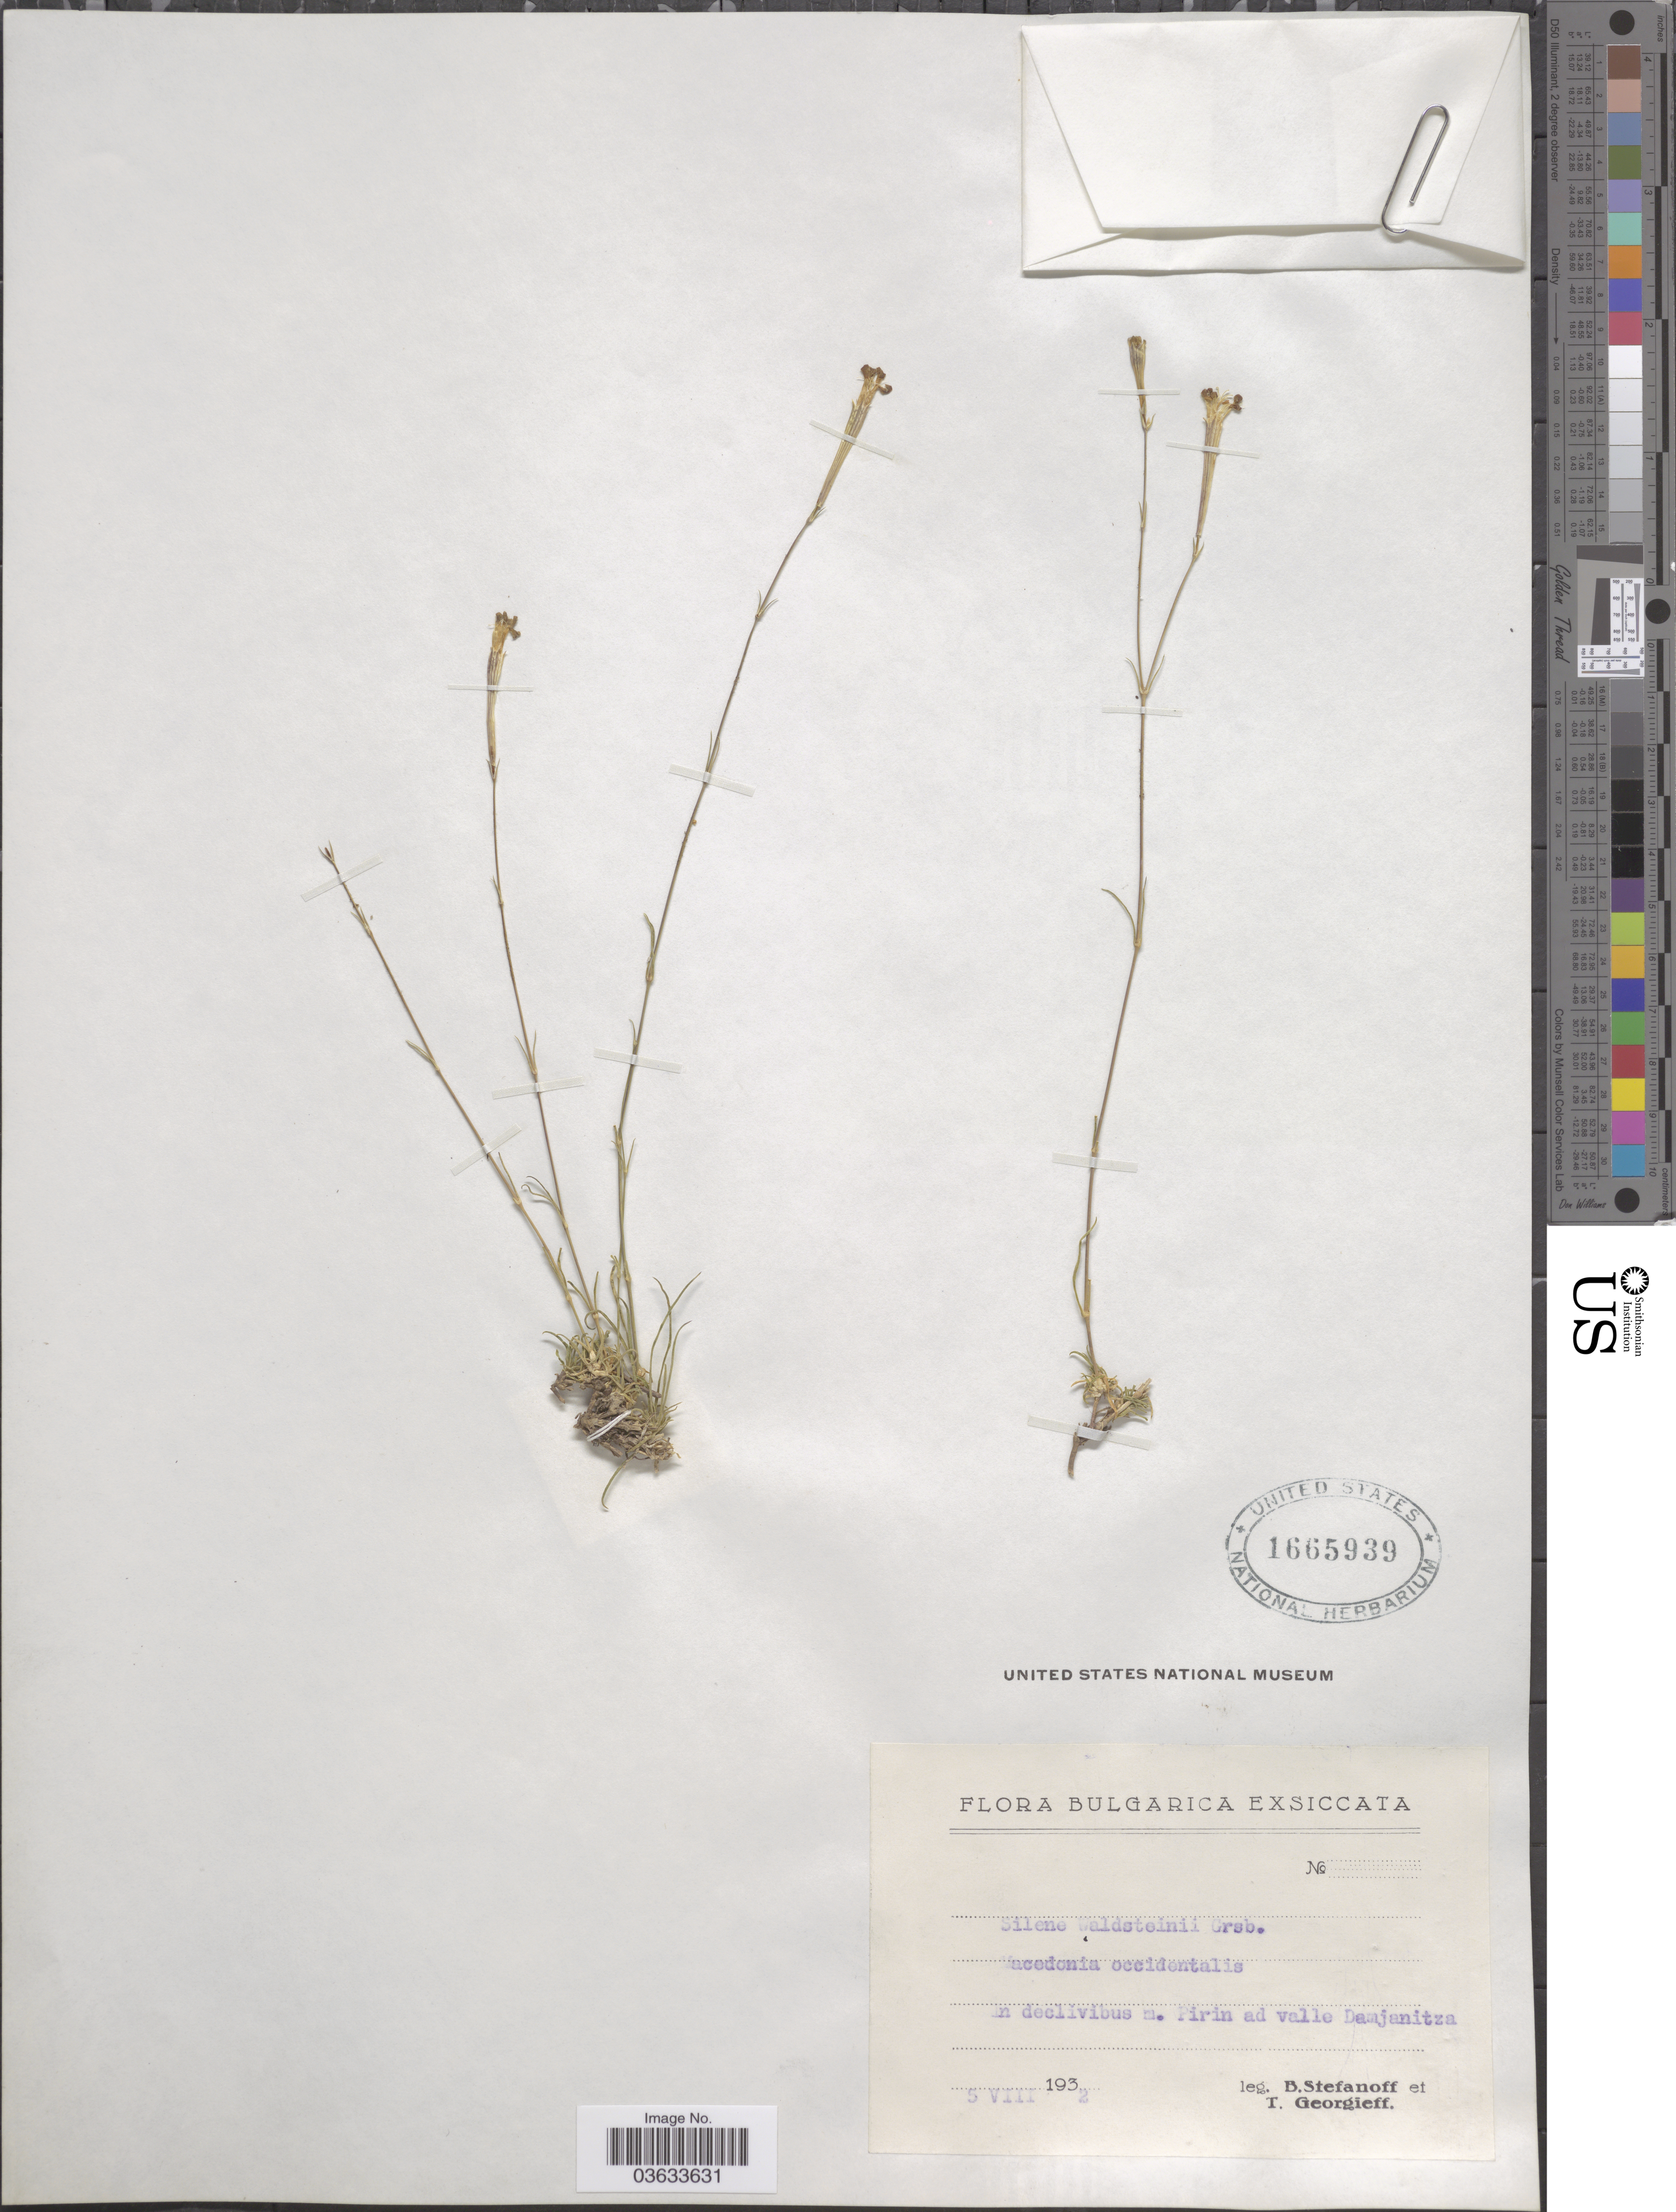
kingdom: Plantae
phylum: Tracheophyta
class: Magnoliopsida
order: Caryophyllales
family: Caryophyllaceae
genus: Silene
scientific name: Silene waldsteinii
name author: Griseb.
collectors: B. Stefanoff & T. Georgieff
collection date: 1932-08-05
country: Bulgaria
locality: Bulgarica. In declivibus m. Pirin ad valle Damjanitza.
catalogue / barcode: US 1665939